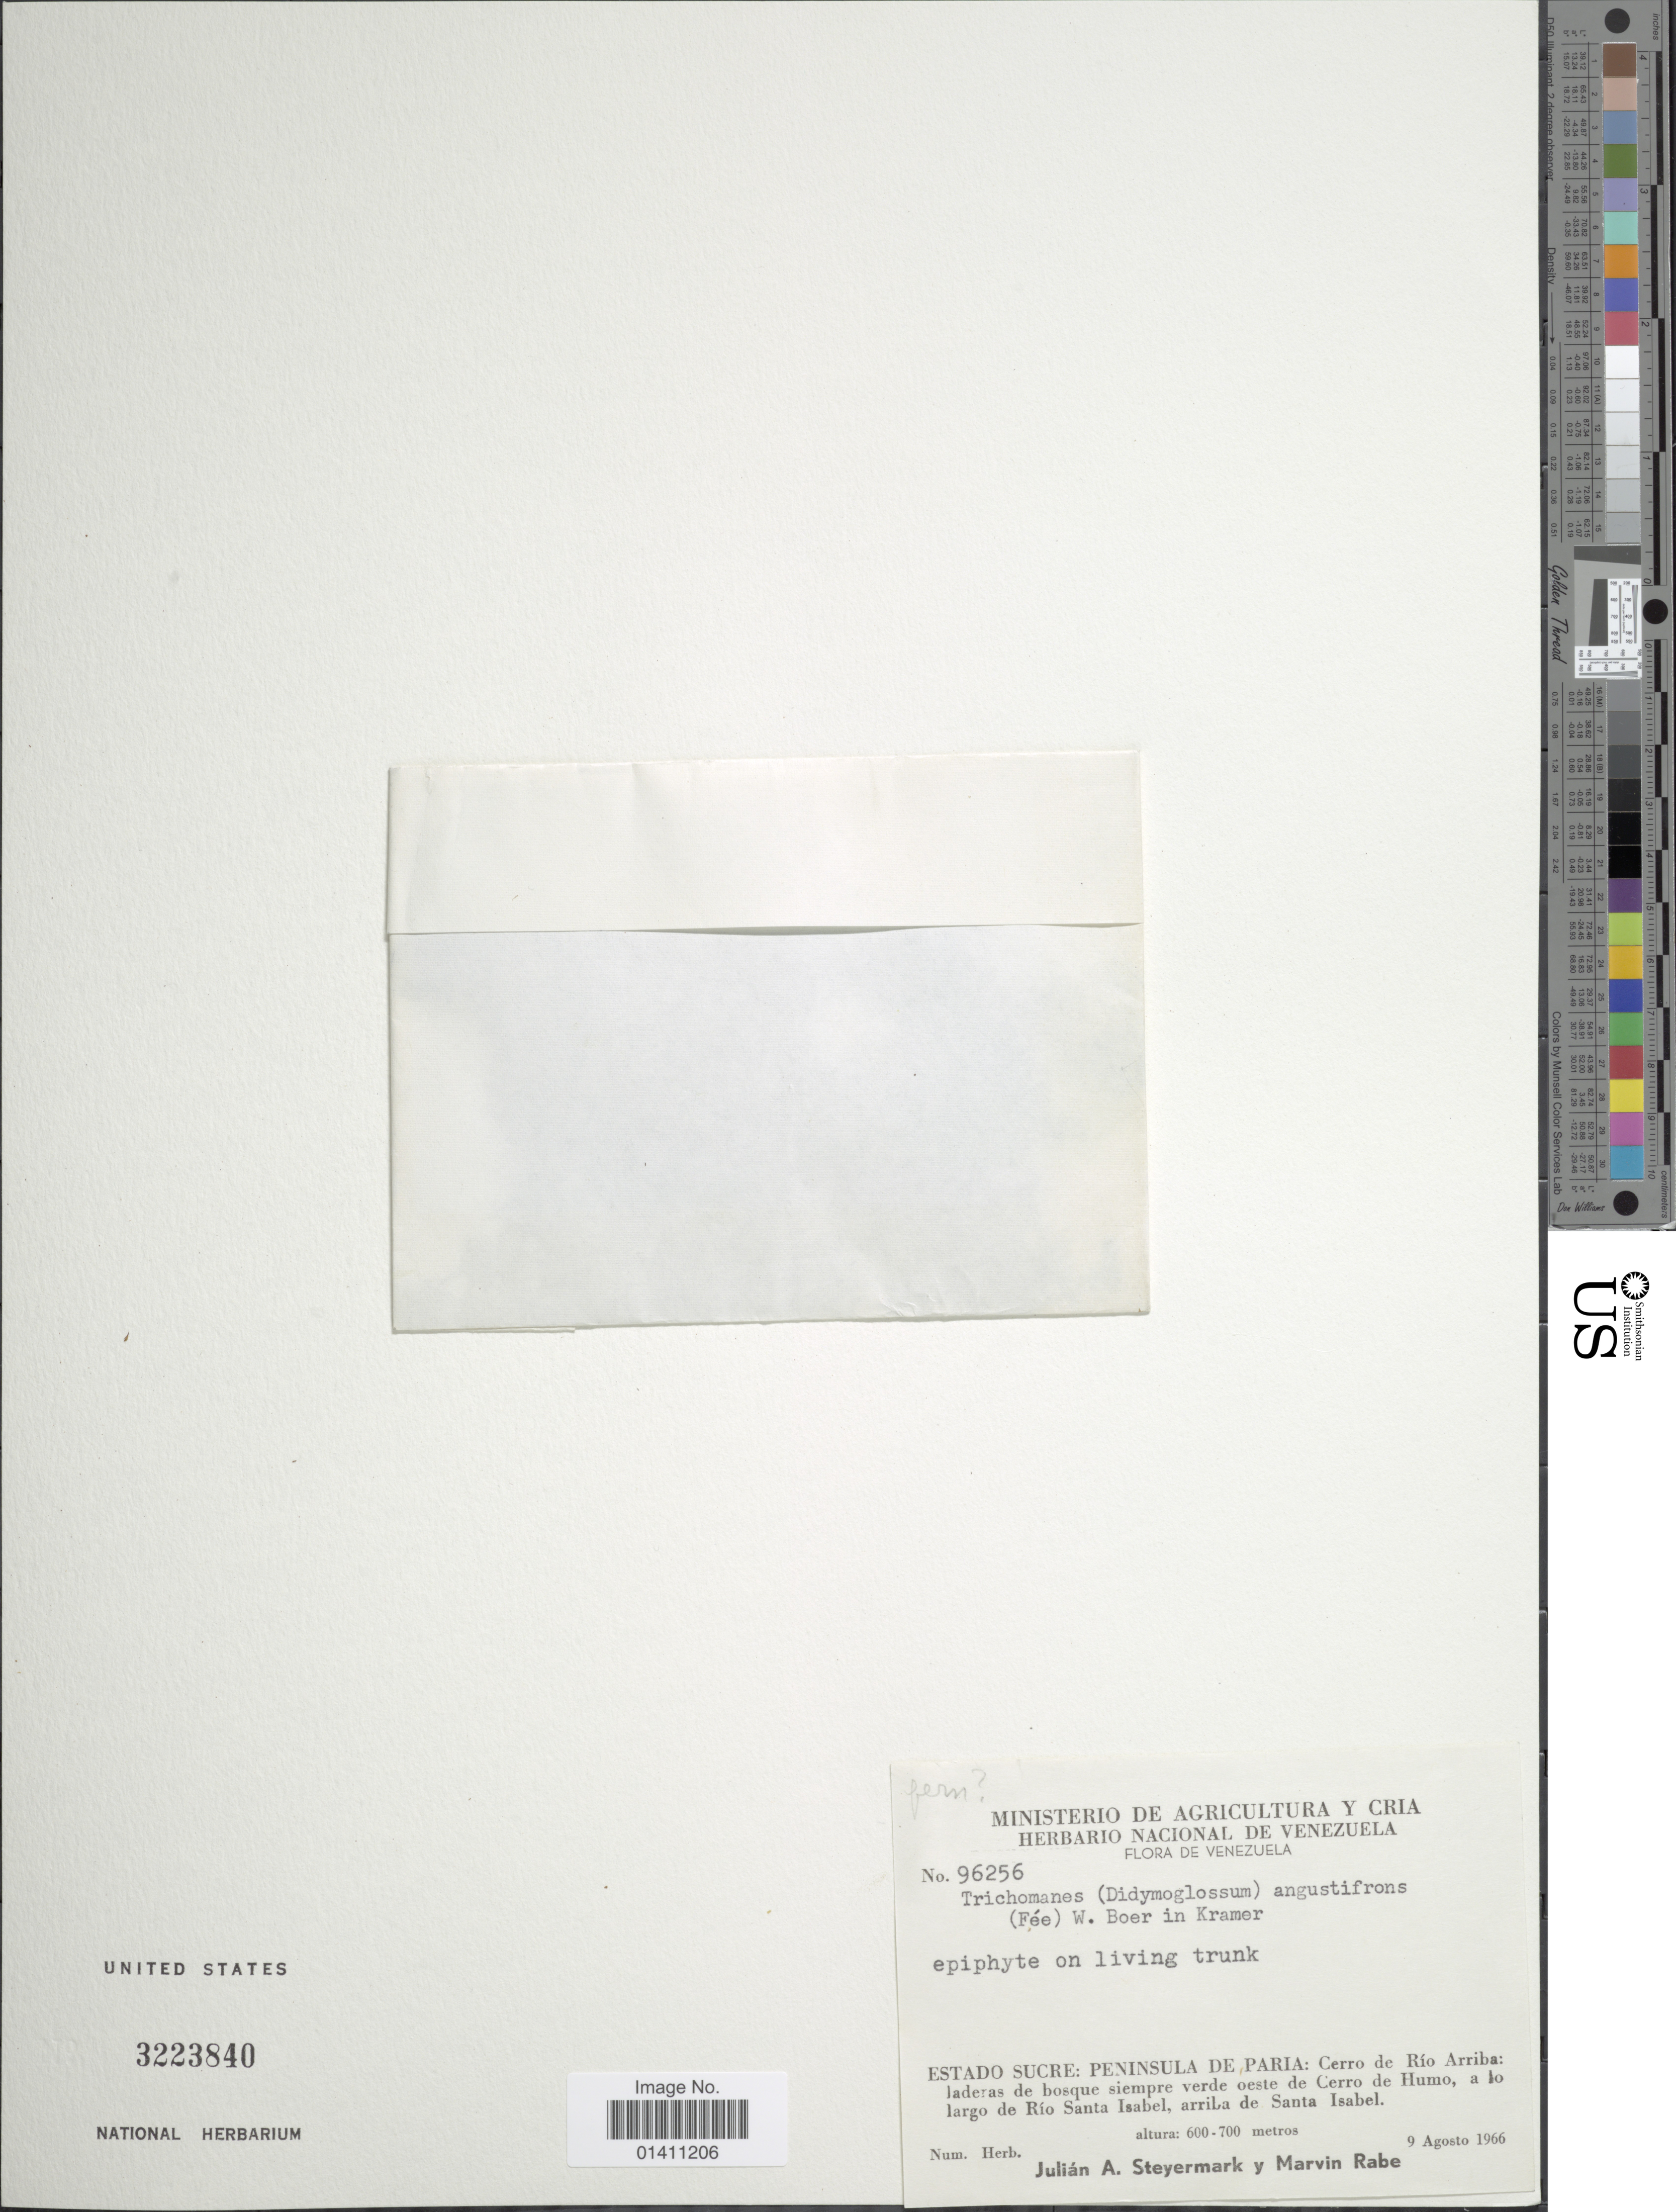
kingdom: Plantae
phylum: Tracheophyta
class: Polypodiopsida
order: Hymenophyllales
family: Hymenophyllaceae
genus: Didymoglossum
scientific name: Didymoglossum angustifrons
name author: Fée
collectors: J. Steyermark & M. Rabe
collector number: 96256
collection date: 1966-08-09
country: Venezuela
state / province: Sucre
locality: Estado Sucre: Peninsula de Paria: Cerro de Rio Arriba: laderas de bosque siempre verde oeste de Cerro de Humo, a lo largo de Rio Santa Isabel, arriba de Santa Isabel.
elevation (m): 600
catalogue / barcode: US 3223840